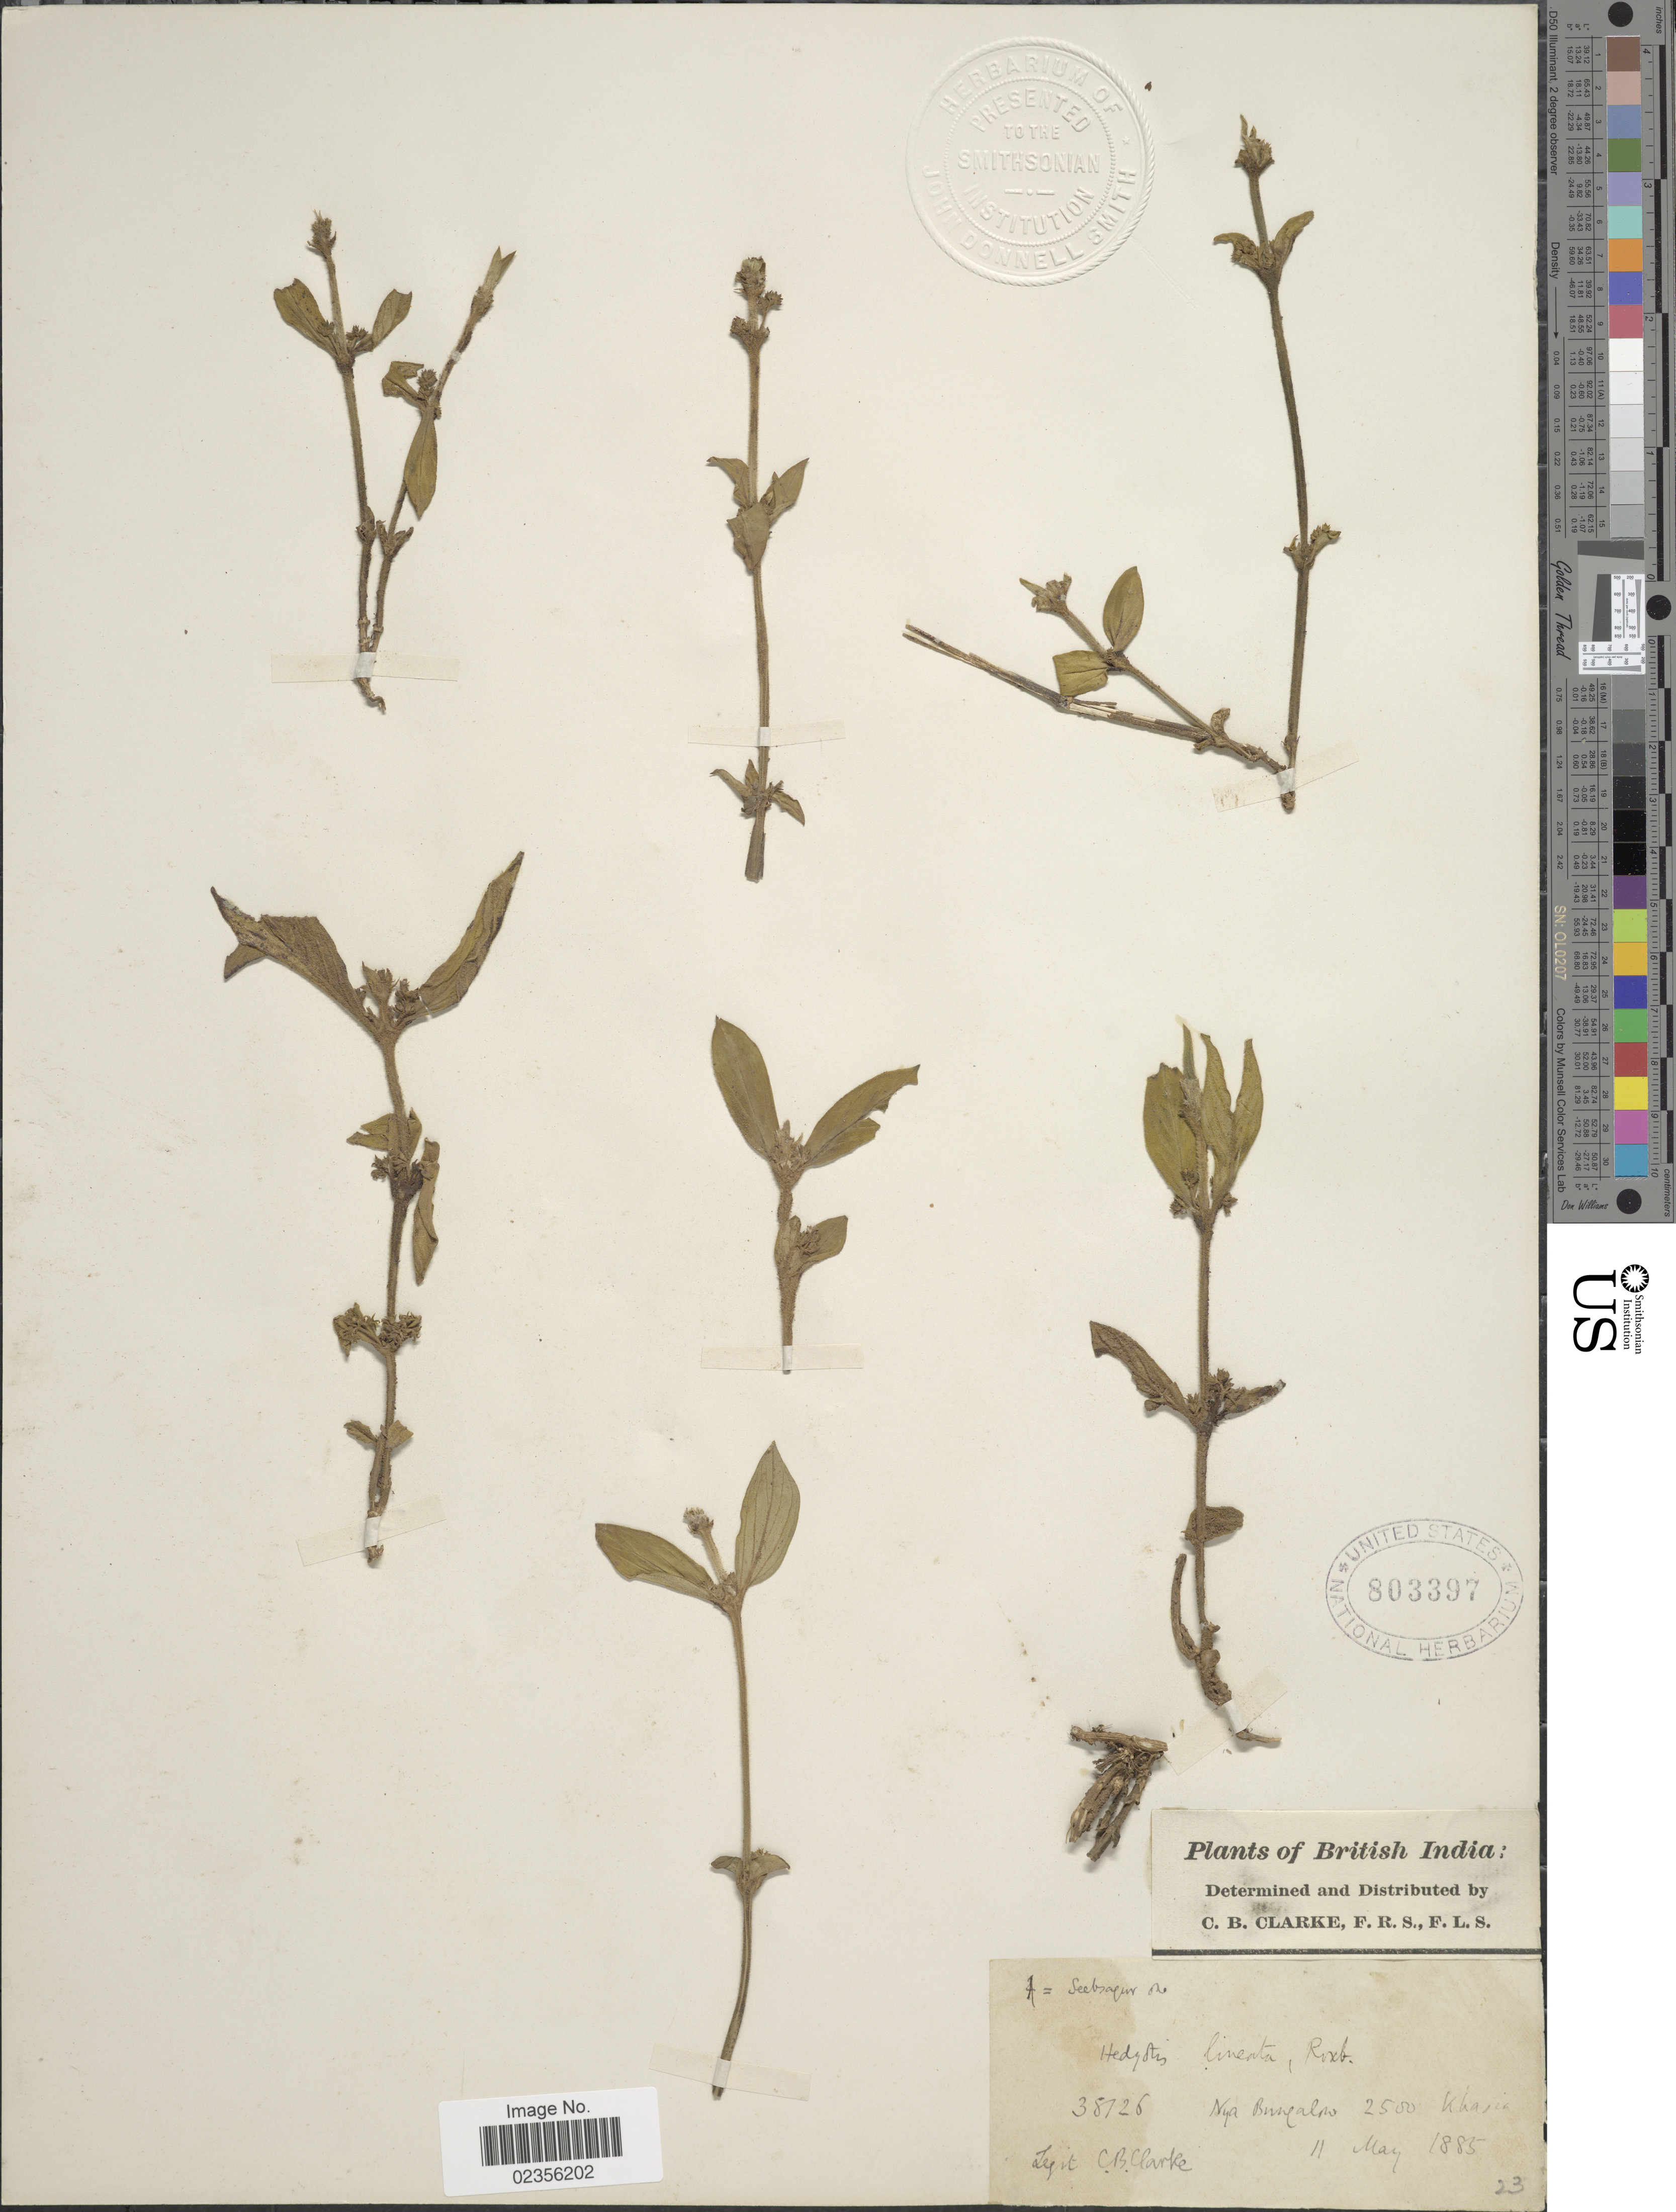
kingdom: Plantae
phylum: Tracheophyta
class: Magnoliopsida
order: Gentianales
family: Rubiaceae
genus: Hedyotis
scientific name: Hedyotis lineata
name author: Roxb.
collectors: C. B. Clarke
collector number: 38726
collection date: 1885-05-11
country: India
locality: British India. Nya Bungalow. Khasia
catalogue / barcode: US 803397